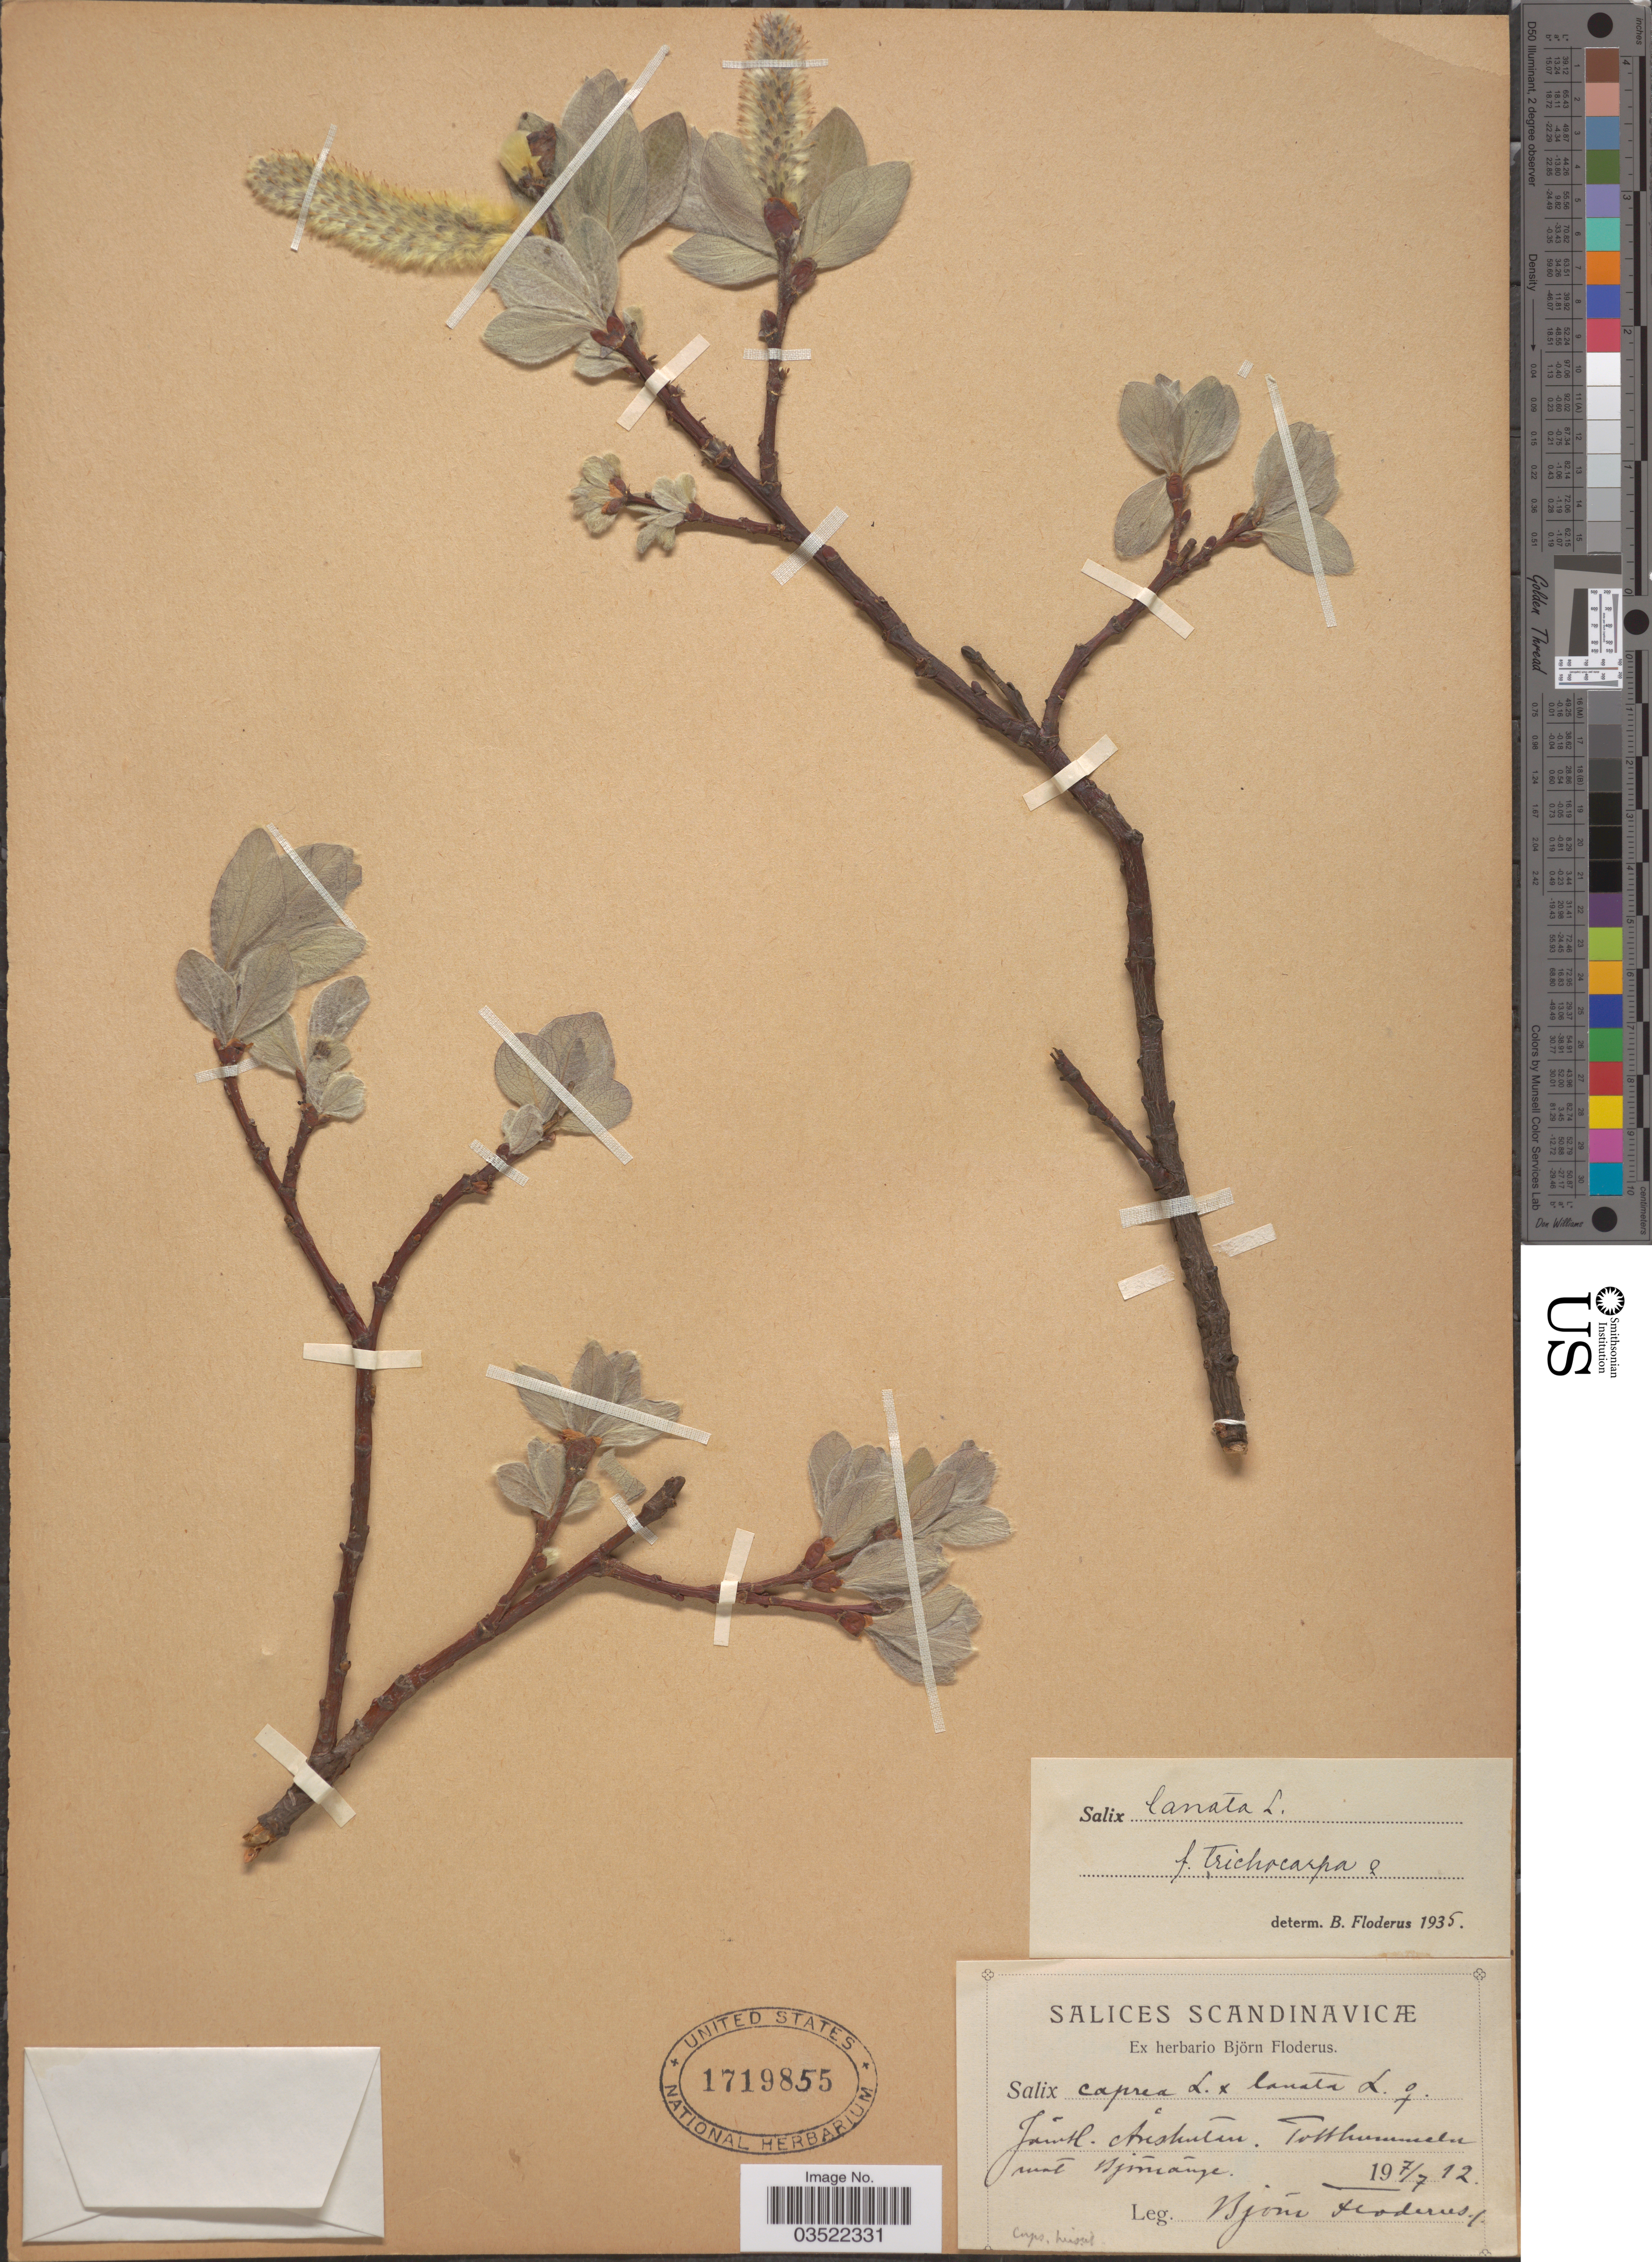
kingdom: Plantae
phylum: Tracheophyta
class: Magnoliopsida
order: Malpighiales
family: Salicaceae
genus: Salix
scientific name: Salix lanata f. trichocarpa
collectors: B. G. O. Floderus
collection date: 1912-07-07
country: Sweden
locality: Scandinavicæ. Jamtl. Åreskutan. Totthummeln mal Björnänge. [interpreted]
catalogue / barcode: US 1719855